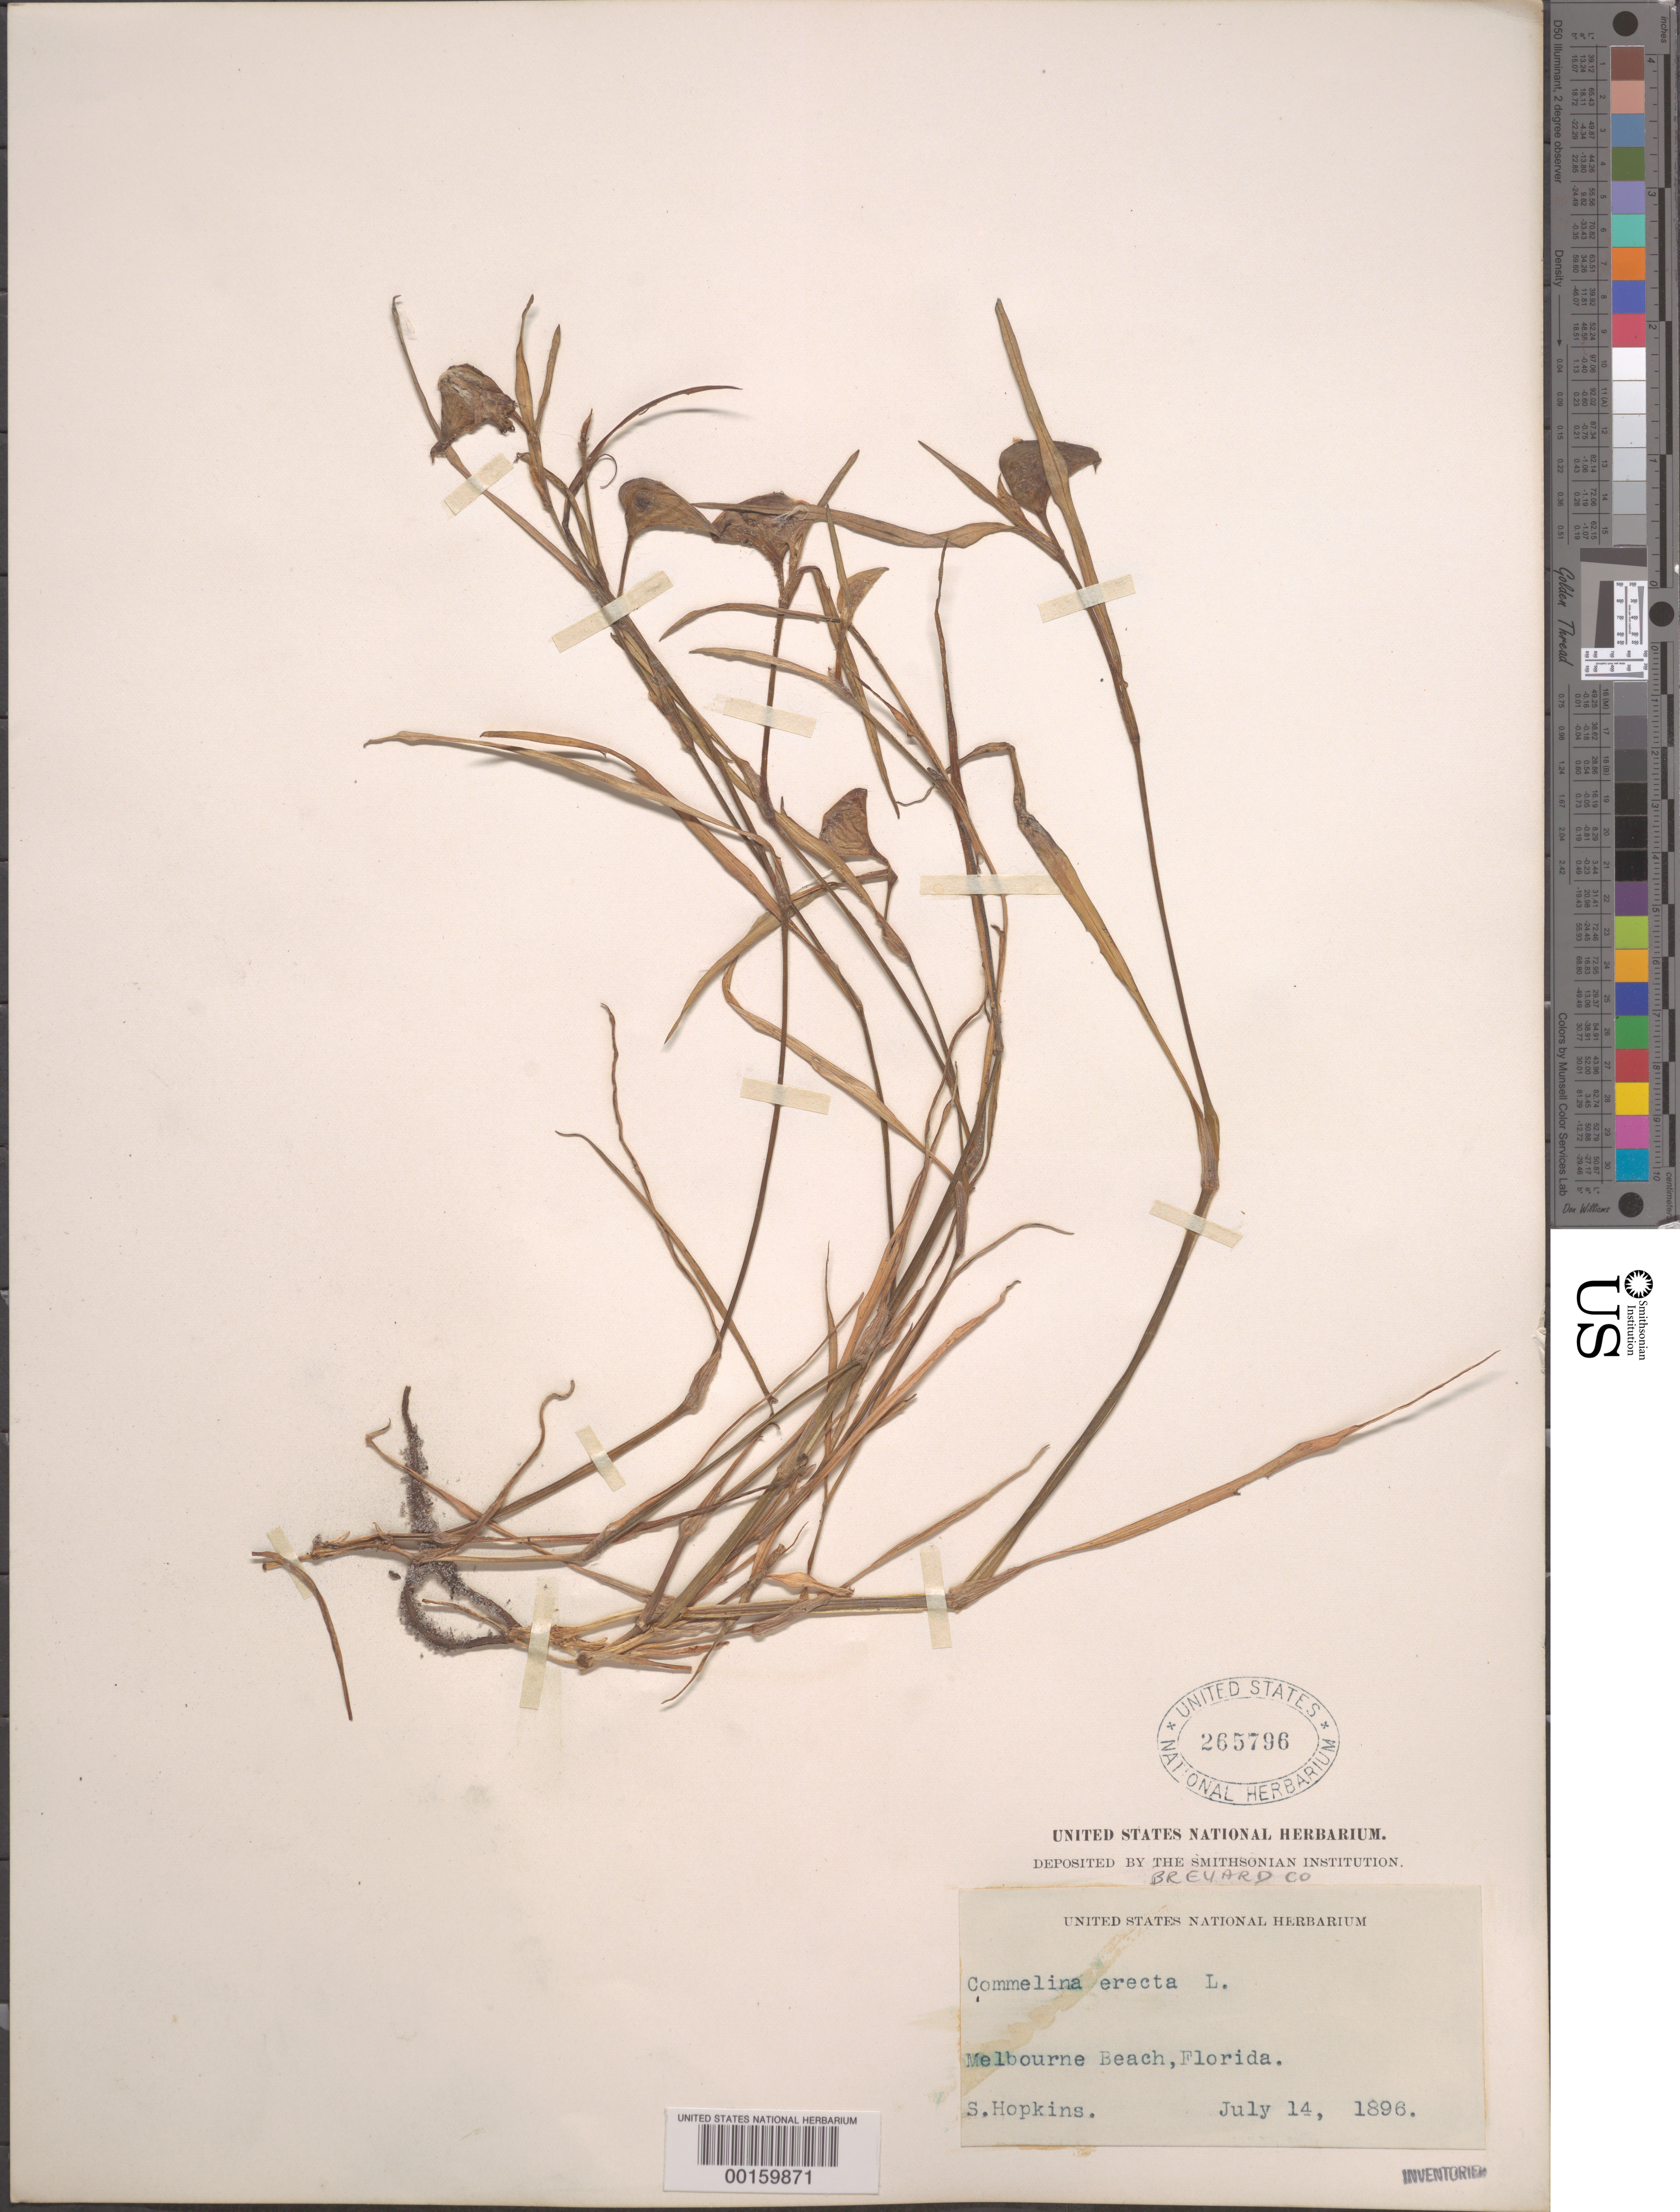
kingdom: Plantae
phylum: Tracheophyta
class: Liliopsida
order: Commelinales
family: Commelinaceae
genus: Commelina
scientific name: Commelina erecta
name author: L.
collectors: S. Hopkins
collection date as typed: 14 Jul 1896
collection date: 1896-07-14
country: United States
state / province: Florida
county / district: Brevard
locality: Melbourne beach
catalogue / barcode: US 265796